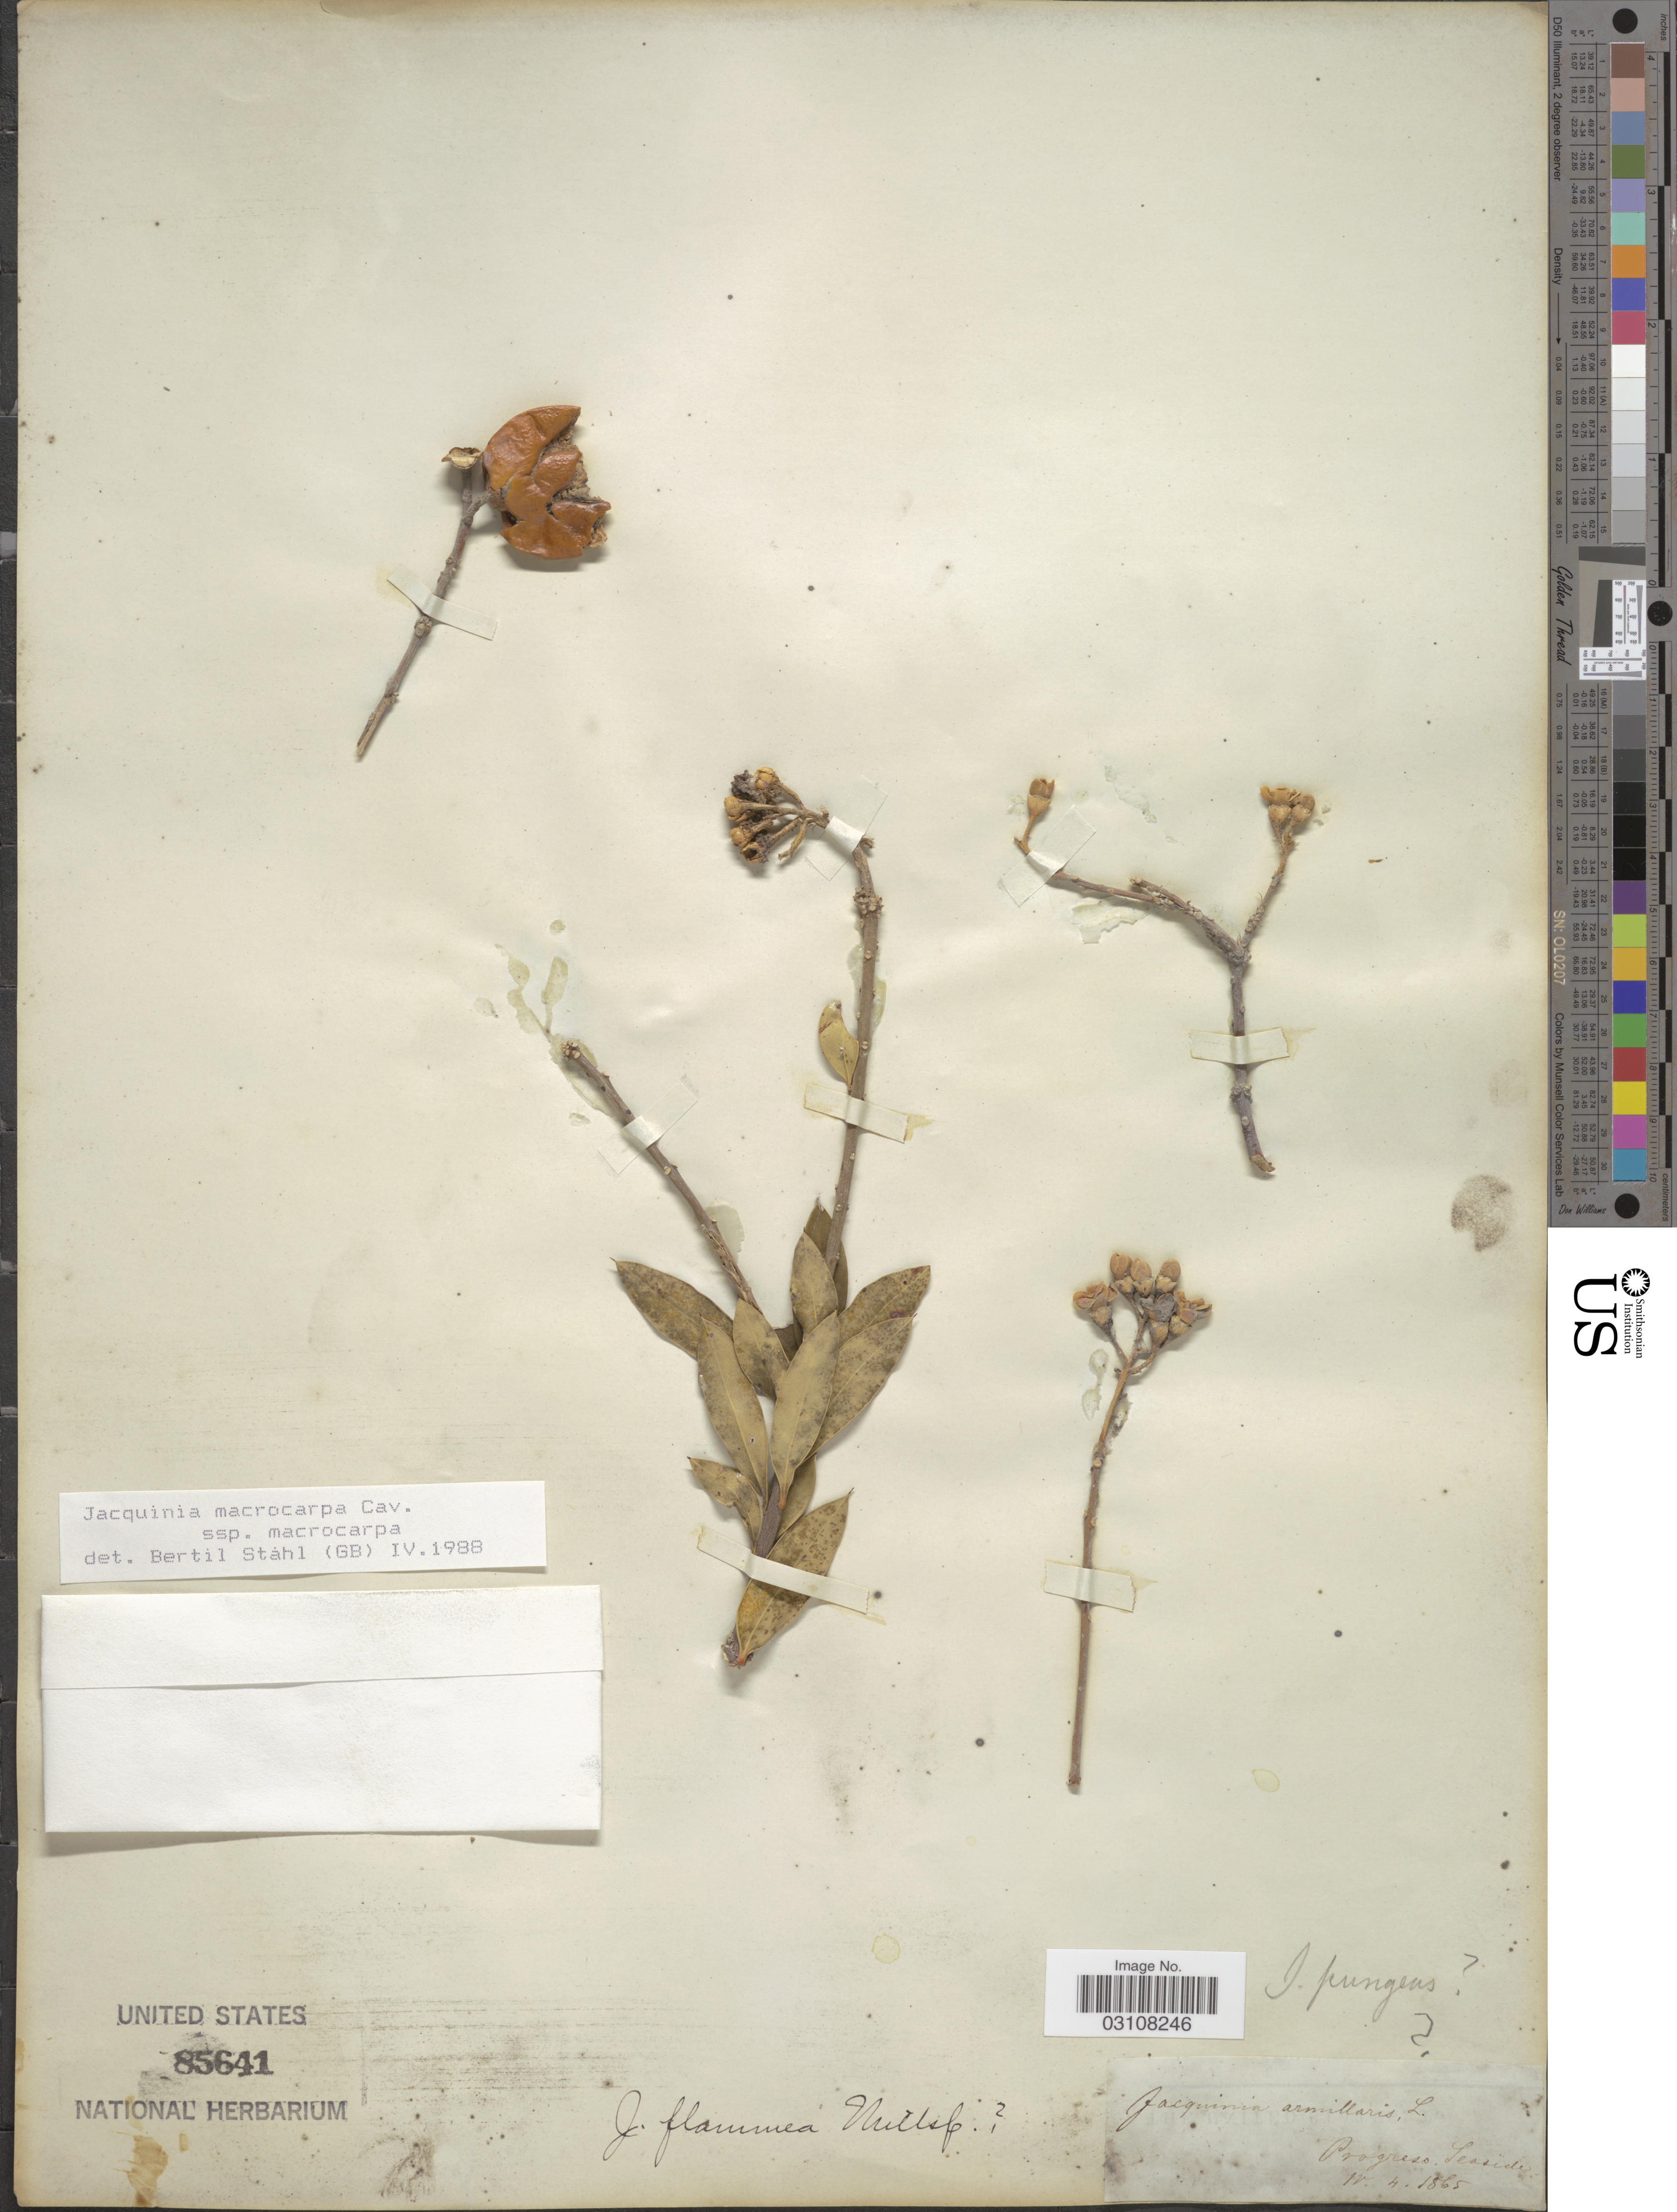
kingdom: Plantae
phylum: Tracheophyta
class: Magnoliopsida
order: Ericales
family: Primulaceae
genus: Jacquinia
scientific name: Jacquinia macrocarpa subsp. macrocarpa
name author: Cav.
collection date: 1865-04-04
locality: Progreso. Seaside.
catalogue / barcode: US 85641